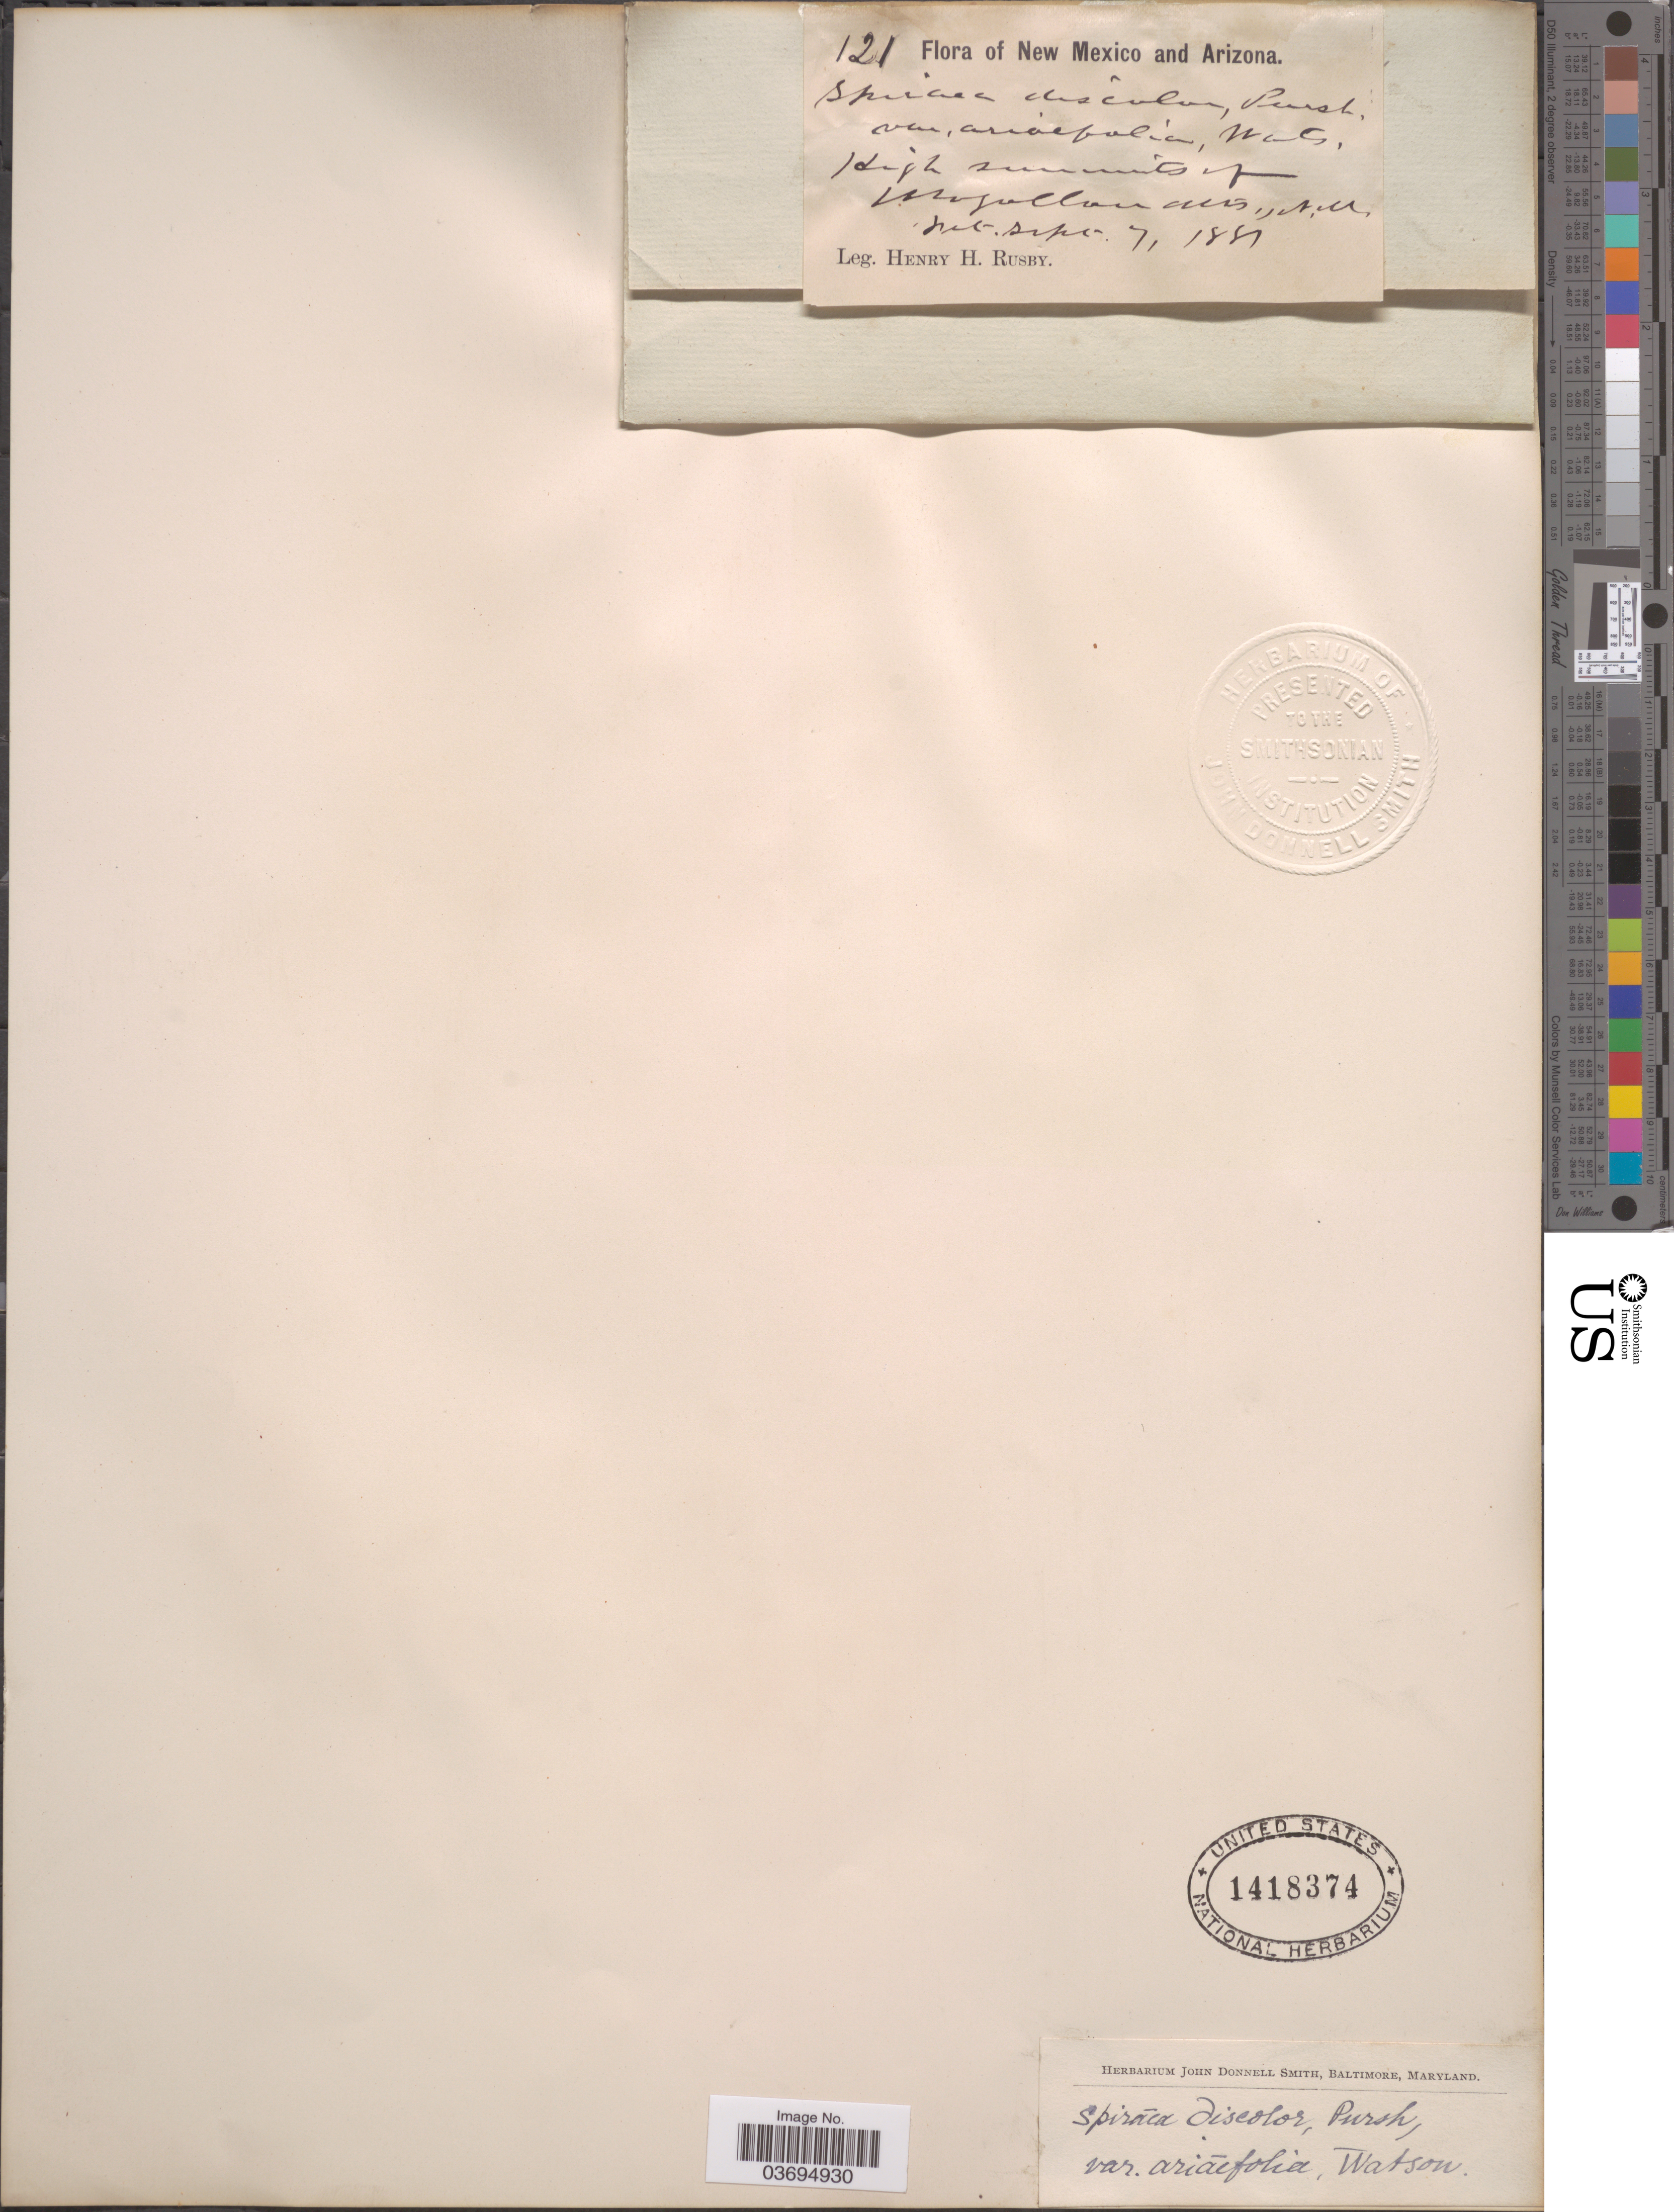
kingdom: Plantae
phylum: Tracheophyta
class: Magnoliopsida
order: Rosales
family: Rosaceae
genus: Holodiscus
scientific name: Holodiscus discolor var. discolor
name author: (Pursh) Maxim.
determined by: Strong, Mark T., (BOT), Smithsonian Institution - National Museum of Natural History (UNITED STATES)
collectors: H. H. Rusby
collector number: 121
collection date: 1881-09-07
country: United States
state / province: New Mexico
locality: High summit & Mogollon Mts.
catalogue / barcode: US 1418374